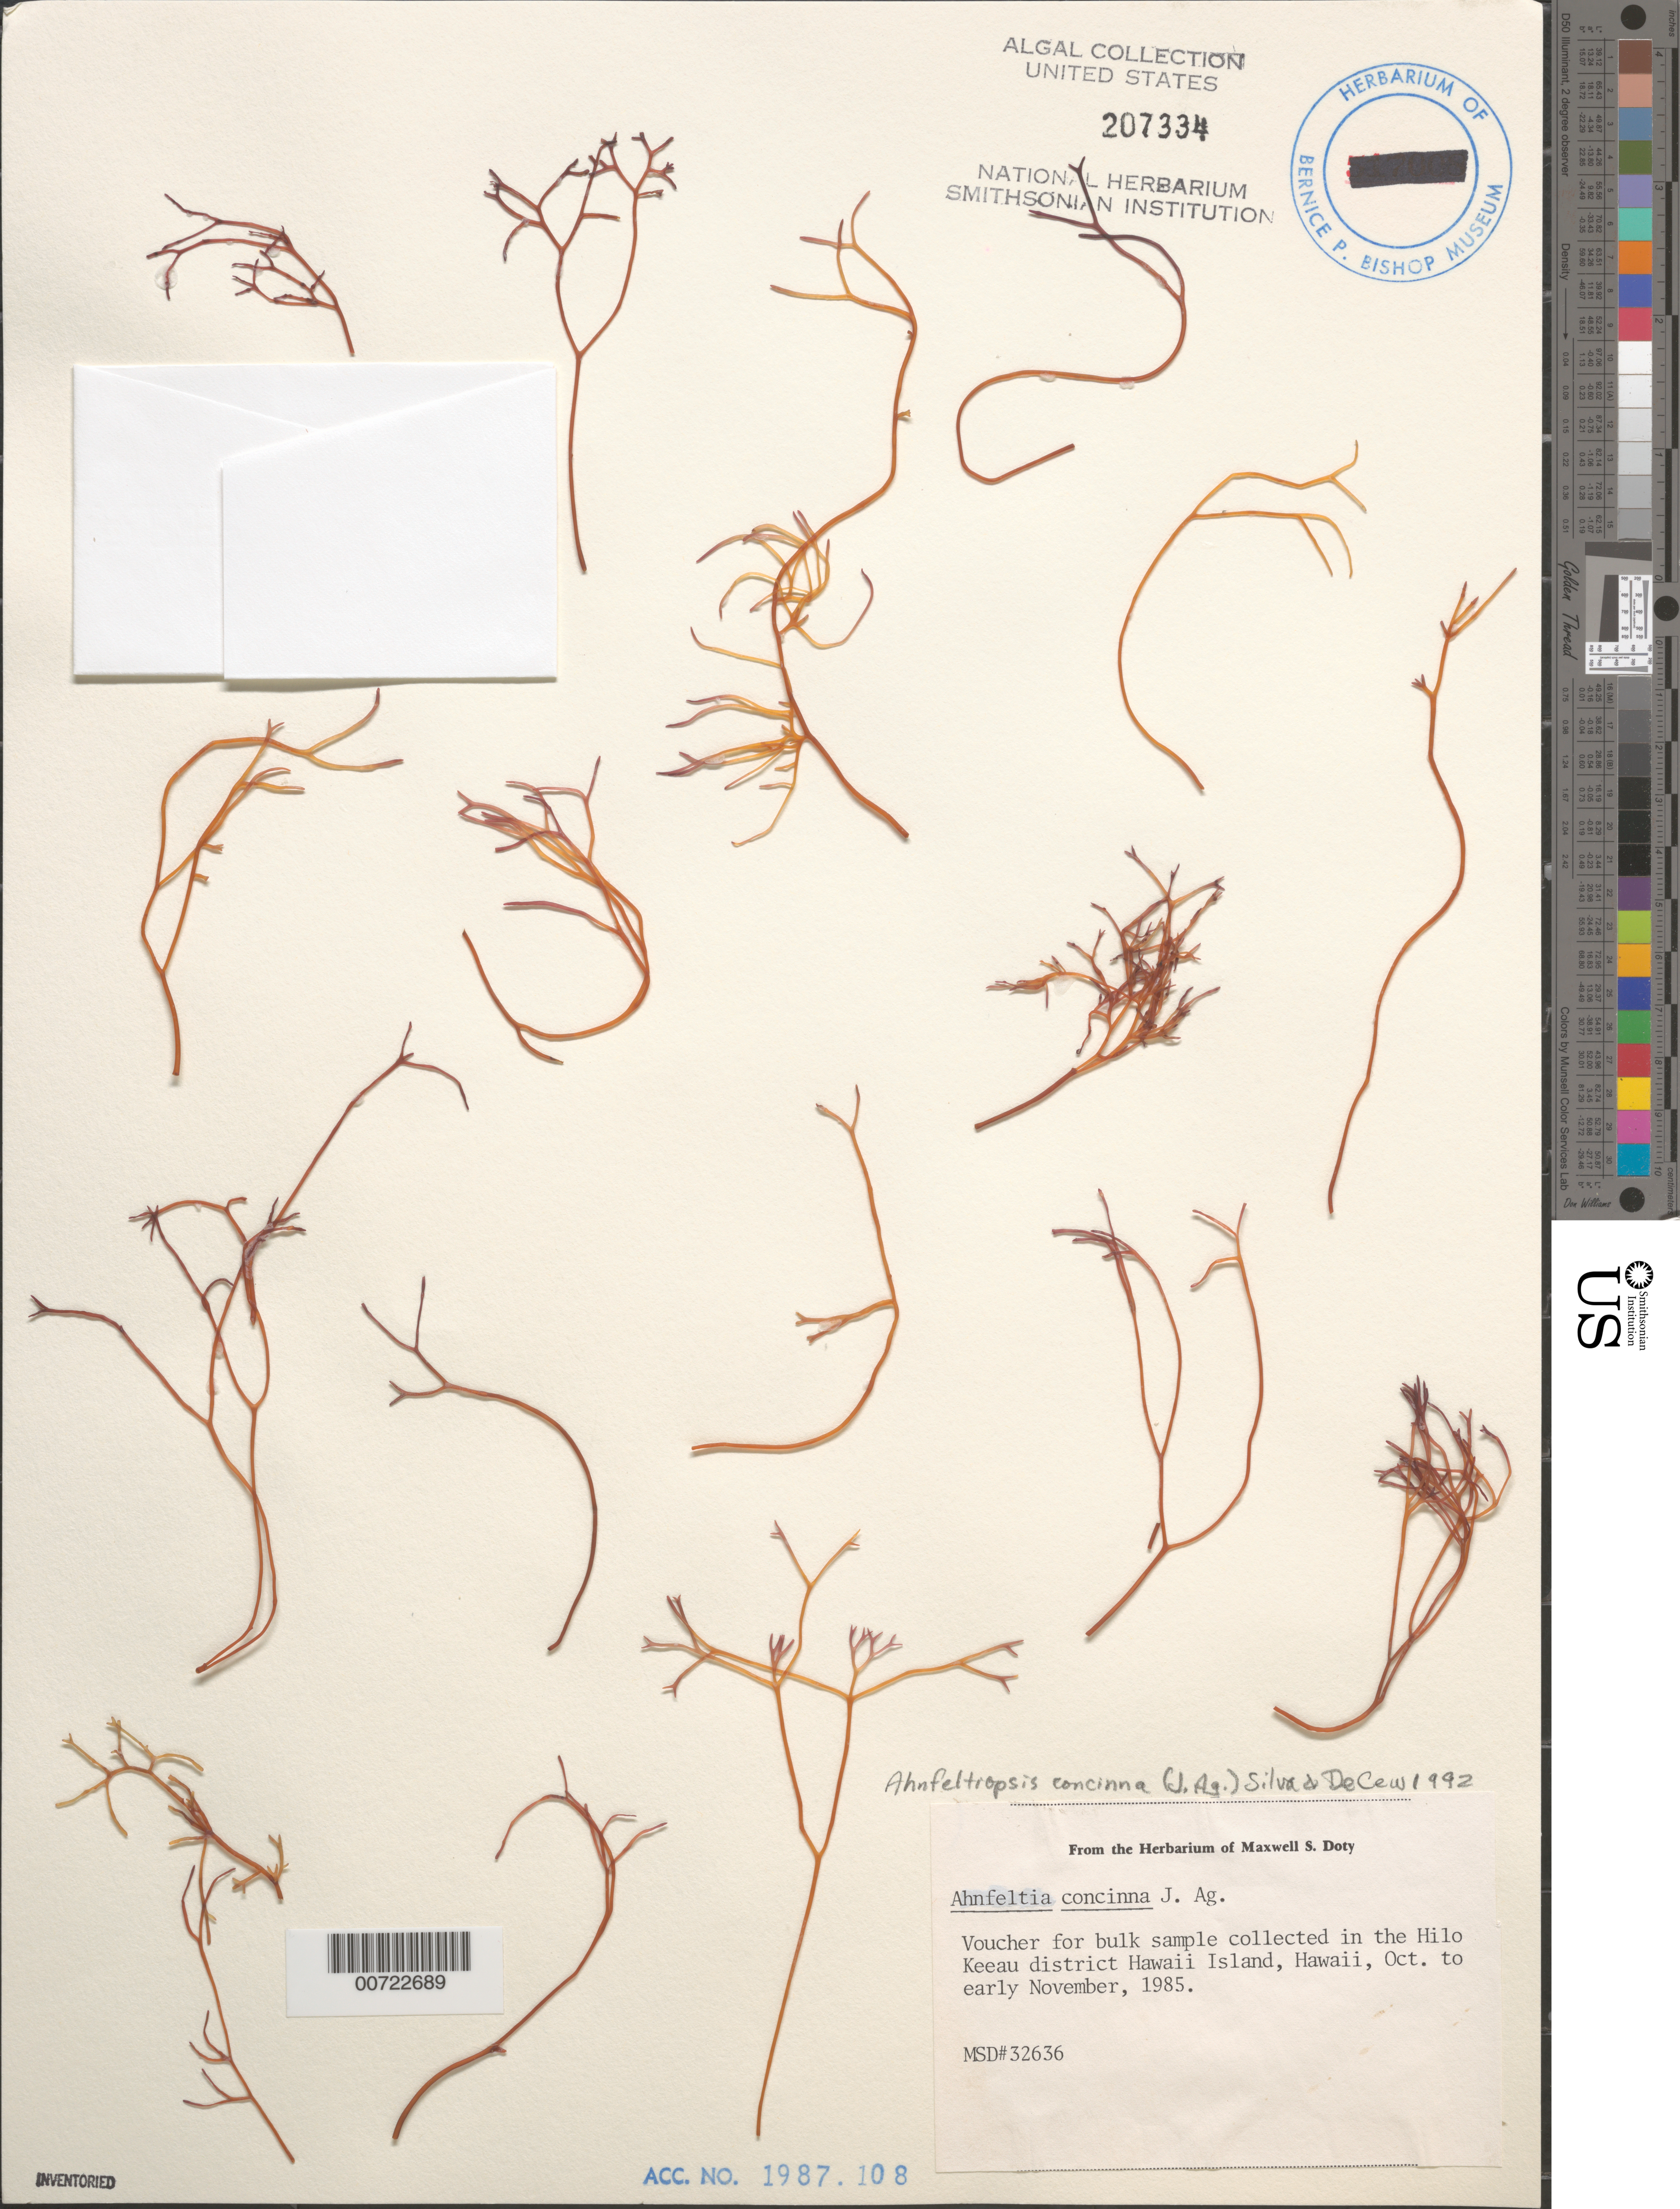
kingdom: Plantae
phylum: Rhodophyta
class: Florideophyceae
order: Gigartinales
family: Phyllophoraceae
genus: Gymnogongrus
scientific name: Gymnogongrus durvillei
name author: (Bory) M.S.Calderon & S.M. Boo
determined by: Algae name updating Project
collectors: M. S.Doty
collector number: MSD 32636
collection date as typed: Oct 1985 to -- Nov 1985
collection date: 1985-10/1985-11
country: United States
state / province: Hawaii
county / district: Hawaii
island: Hawaii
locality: Hilo Keeau District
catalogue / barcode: US 207334